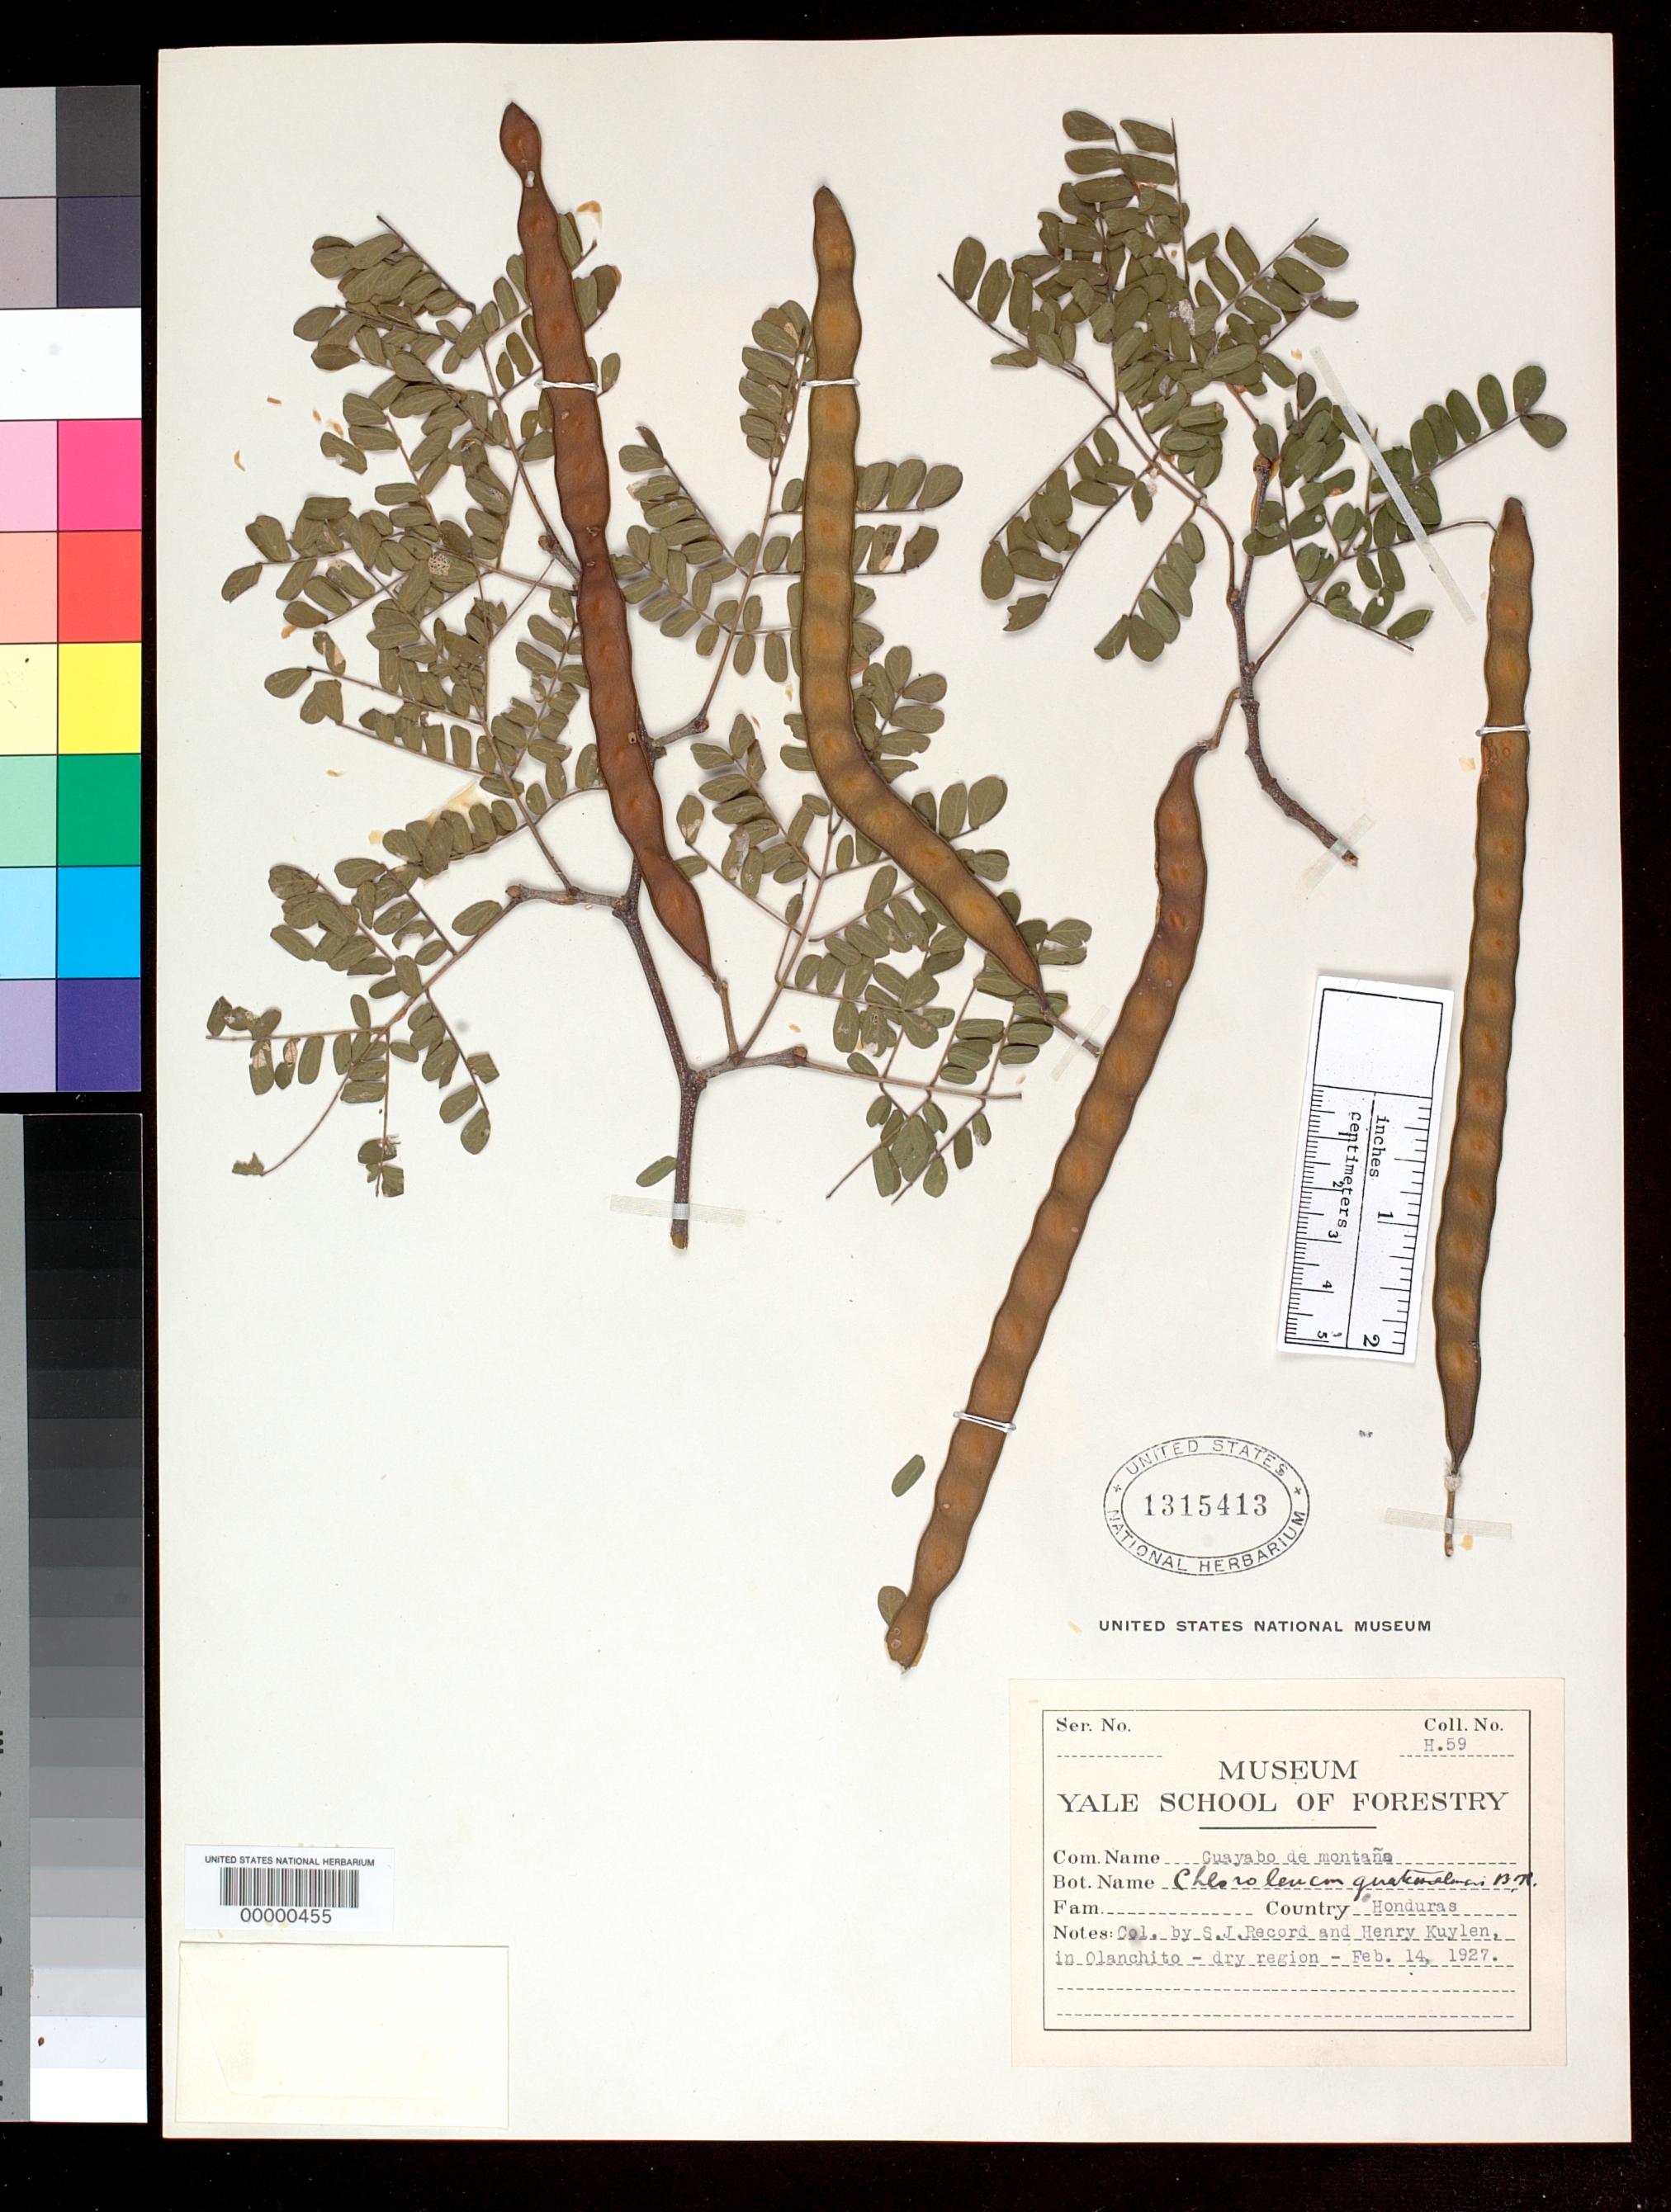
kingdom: Plantae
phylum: Tracheophyta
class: Magnoliopsida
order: Fabales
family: Fabaceae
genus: Chloroleucon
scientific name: Chloroleucon guatemalense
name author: Britton & Rose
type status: Holotype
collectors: S. J. Record & H. Kuylen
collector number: H 59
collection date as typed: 04 Feb 1927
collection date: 1927-02-04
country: Honduras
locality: Near Olanchito.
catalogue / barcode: US 1315413